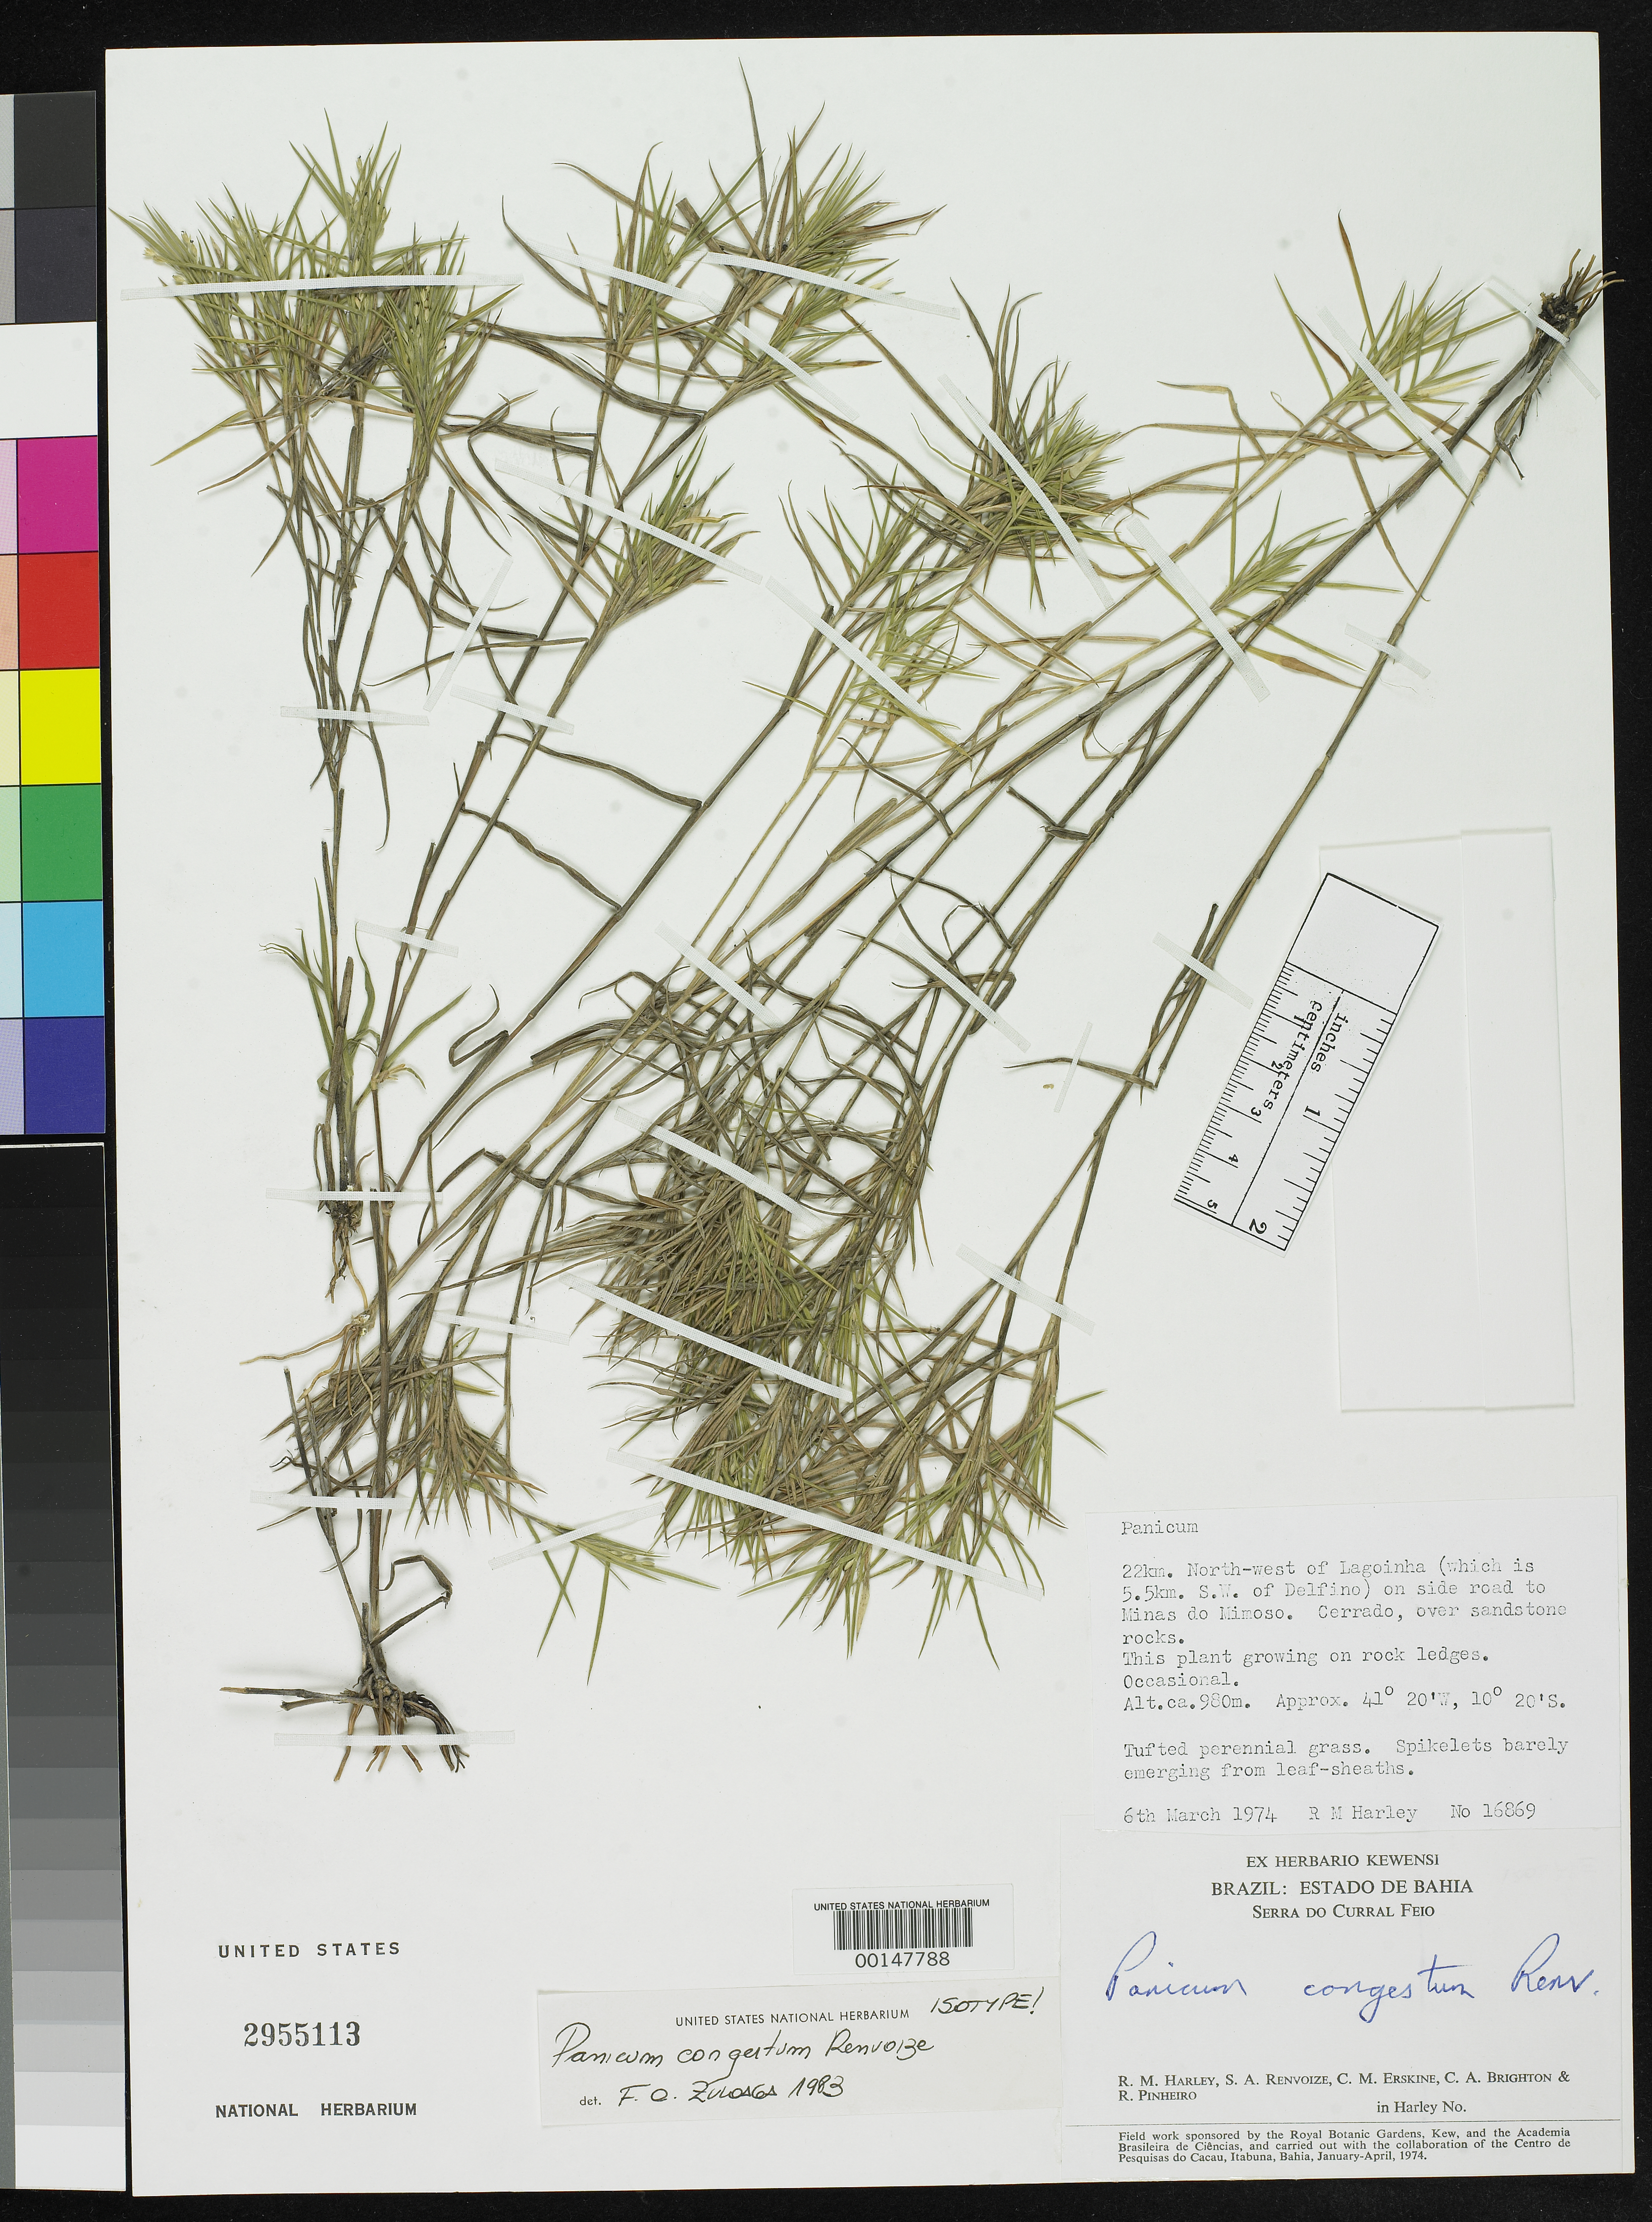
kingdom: Plantae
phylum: Tracheophyta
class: Liliopsida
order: Poales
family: Poaceae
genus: Panicum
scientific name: Panicum congestum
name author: Renvoize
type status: Isotype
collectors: R. M. Harley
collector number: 16869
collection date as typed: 06 Mar 1974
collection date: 1974-03-06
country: Brazil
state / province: Bahia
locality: NW of Lagoinha, to Minas do Mimoso.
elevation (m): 980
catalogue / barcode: US 2955113